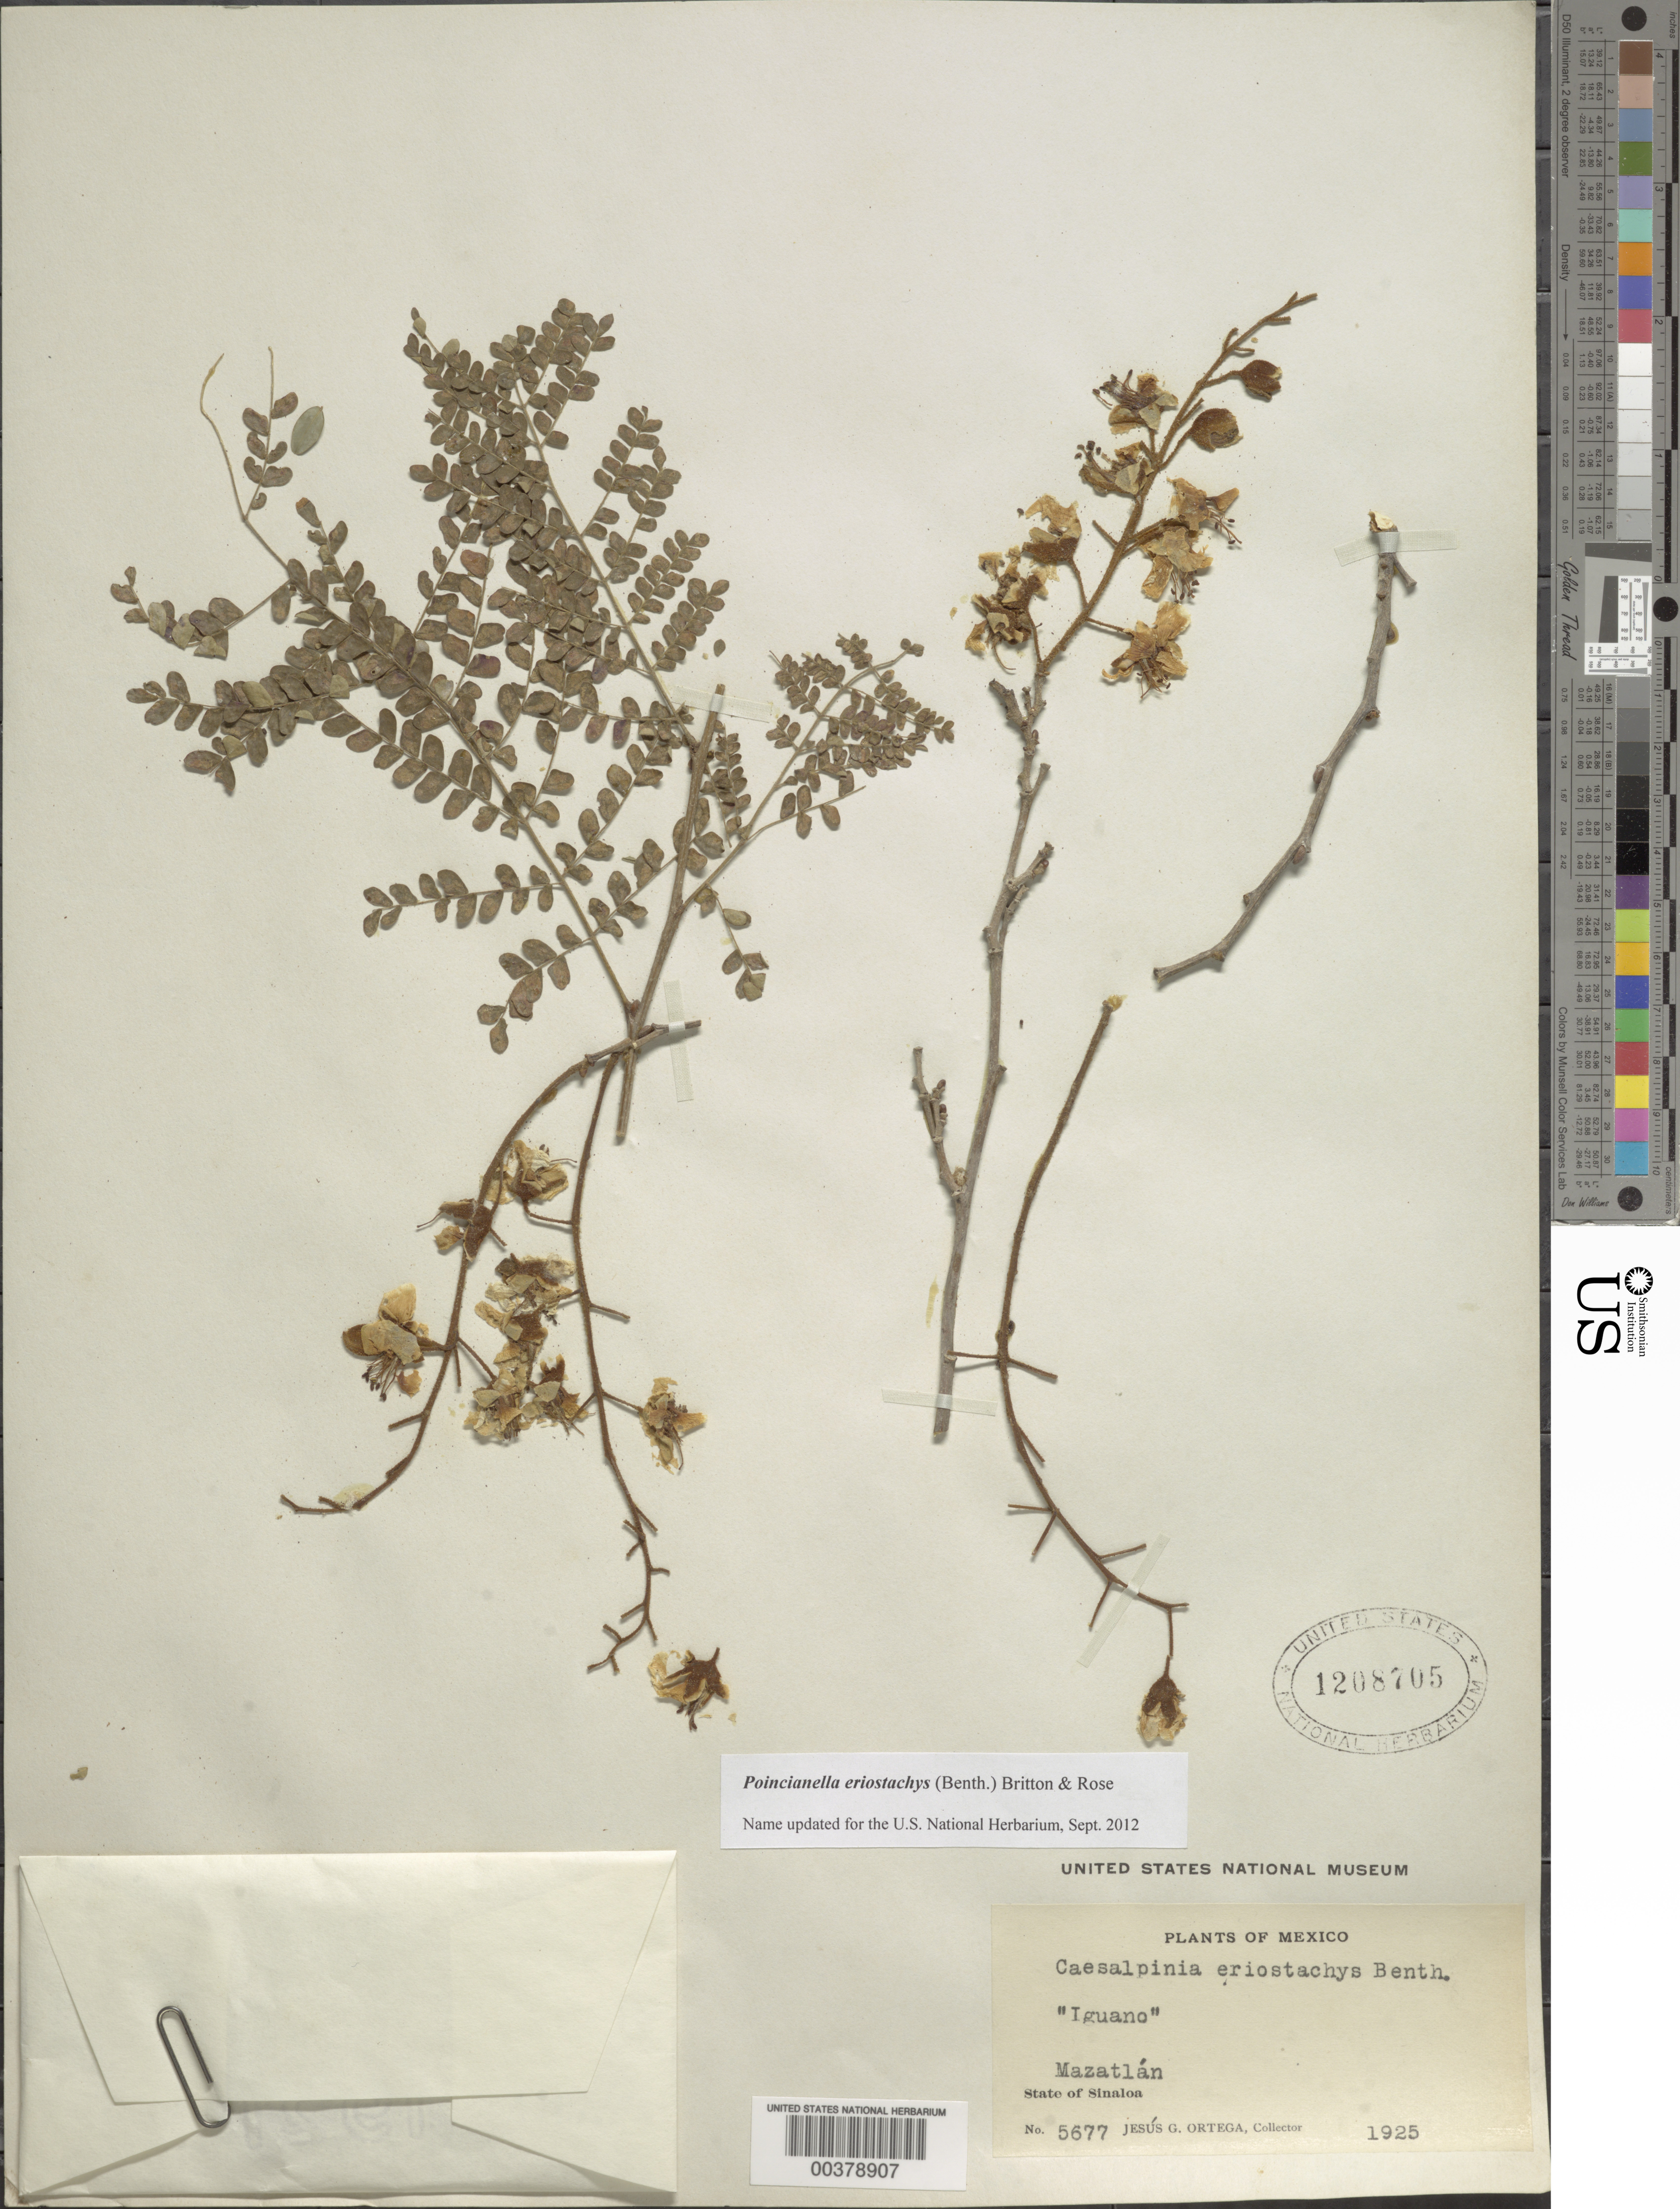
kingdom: Plantae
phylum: Tracheophyta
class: Magnoliopsida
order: Fabales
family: Fabaceae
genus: Cenostigma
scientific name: Cenostigma eriostachys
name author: (Benth.) Gagnon & G.P. Lewis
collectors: J. Ortega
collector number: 5677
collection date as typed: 1925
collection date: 1925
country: Mexico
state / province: Sinaloa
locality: Mazatlan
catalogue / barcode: US 1208705